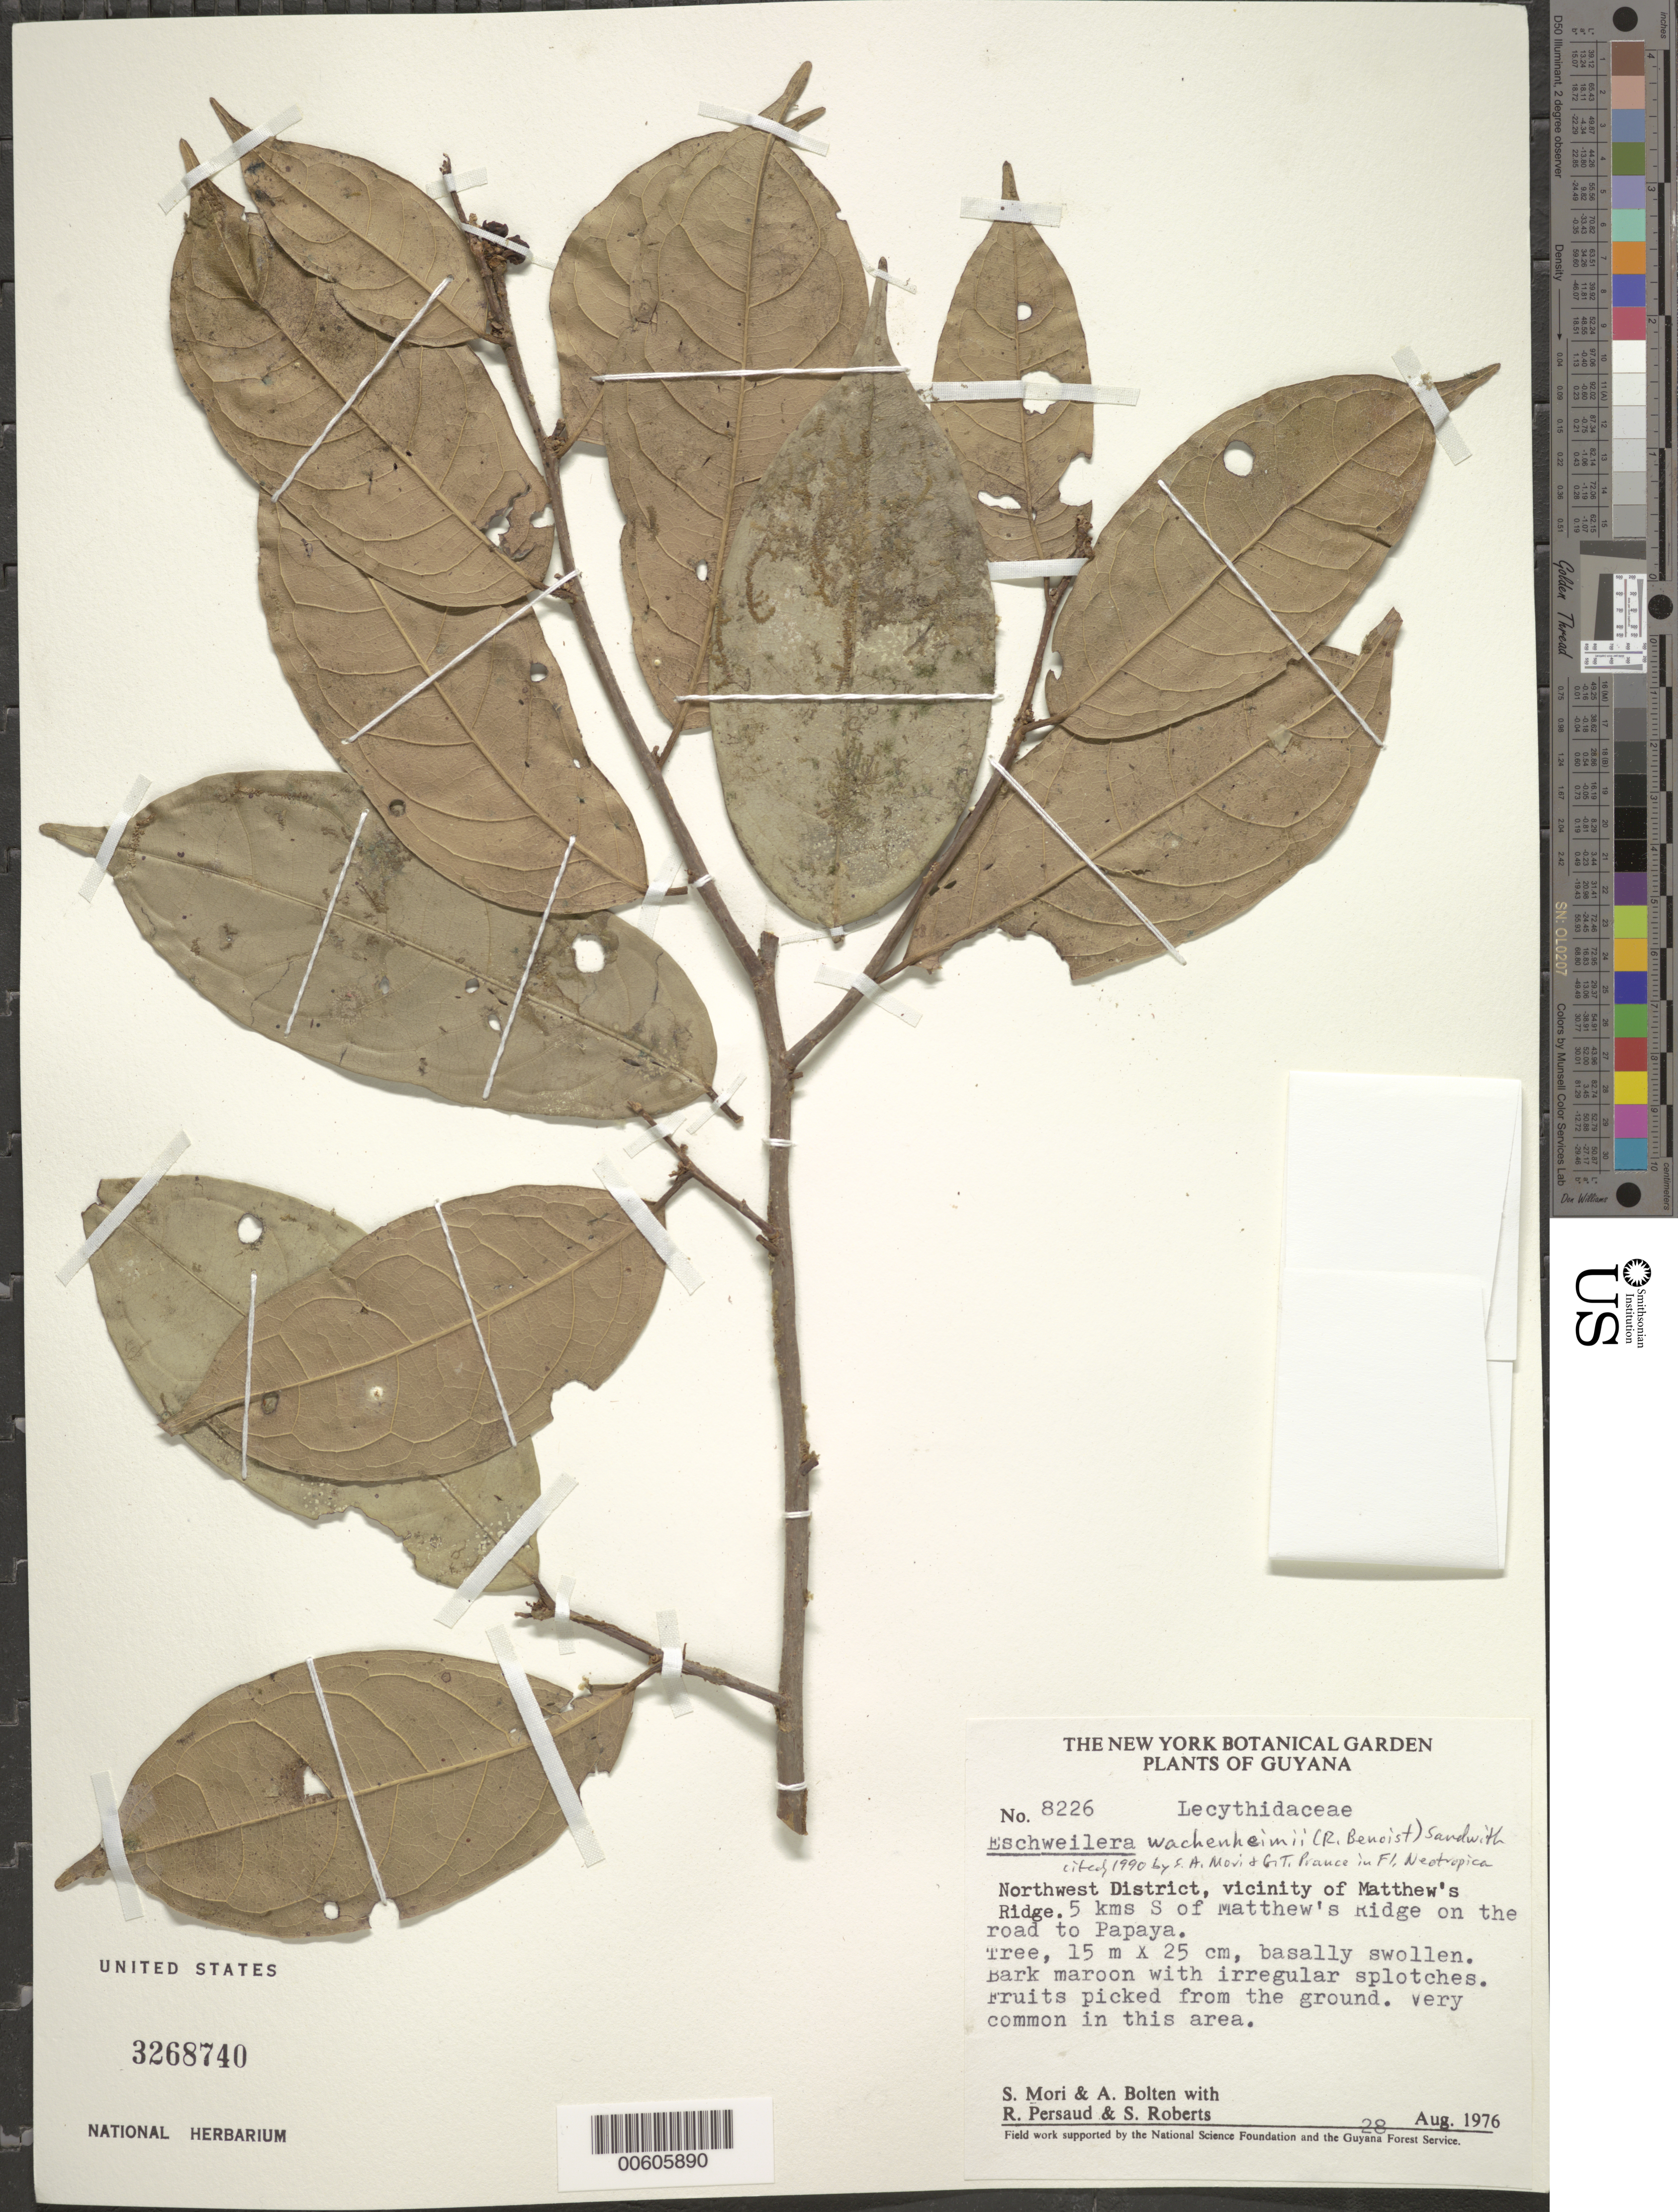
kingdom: Plantae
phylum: Tracheophyta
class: Magnoliopsida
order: Ericales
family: Lecythidaceae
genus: Eschweilera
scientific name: Eschweilera wachenheimii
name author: (Benoist) Sandwith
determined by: Mori, Scott A.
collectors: S. Mori, A. Bolten, R. Persaud, R. Boyan, S. Roberts, R. Jugernauth & S. Dwarka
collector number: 8226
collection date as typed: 28-Aug-76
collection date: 1976-08-28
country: Guyana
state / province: Barima-Waini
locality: Matthew's Ridge, 5 km south of Matthew's Ridge on road to Papaya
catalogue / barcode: US 3268740